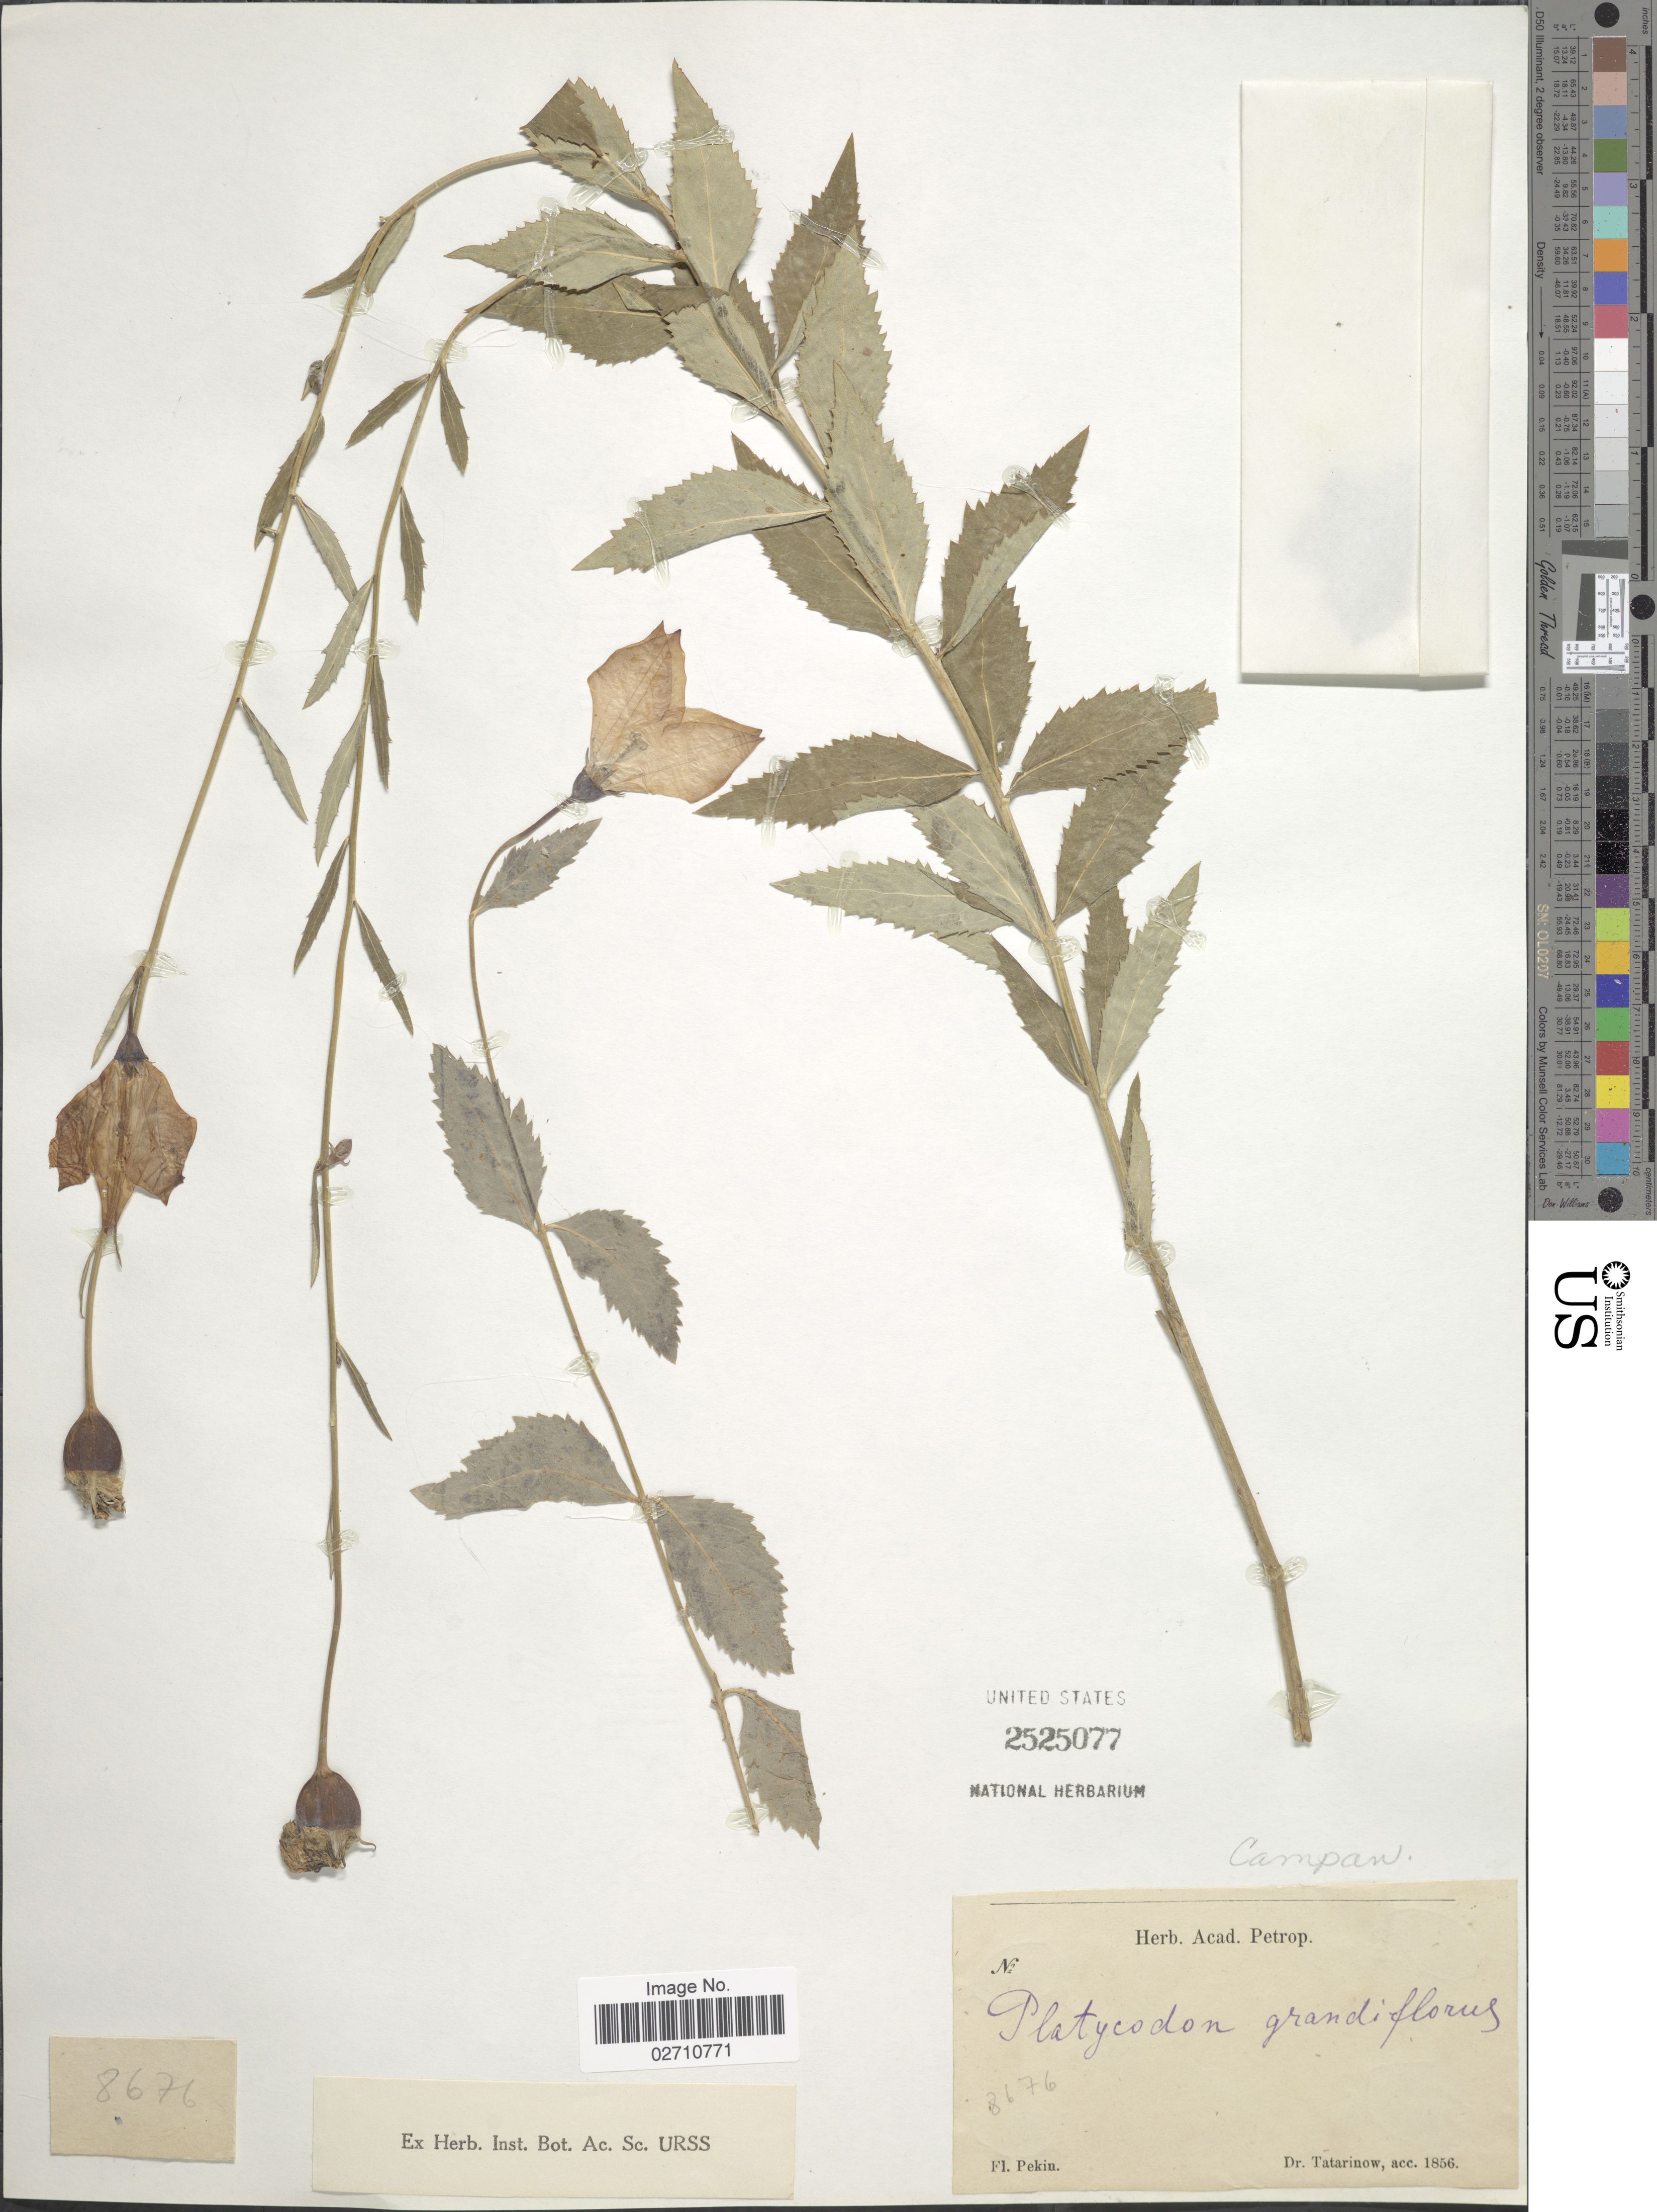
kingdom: Plantae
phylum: Tracheophyta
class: Magnoliopsida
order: Asterales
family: Campanulaceae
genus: Platycodon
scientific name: Platycodon grandiflorus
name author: (Jacq.) A. DC.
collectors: -. Tatarinow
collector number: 8676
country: China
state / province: Beijing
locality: Pekin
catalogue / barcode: US 2525077